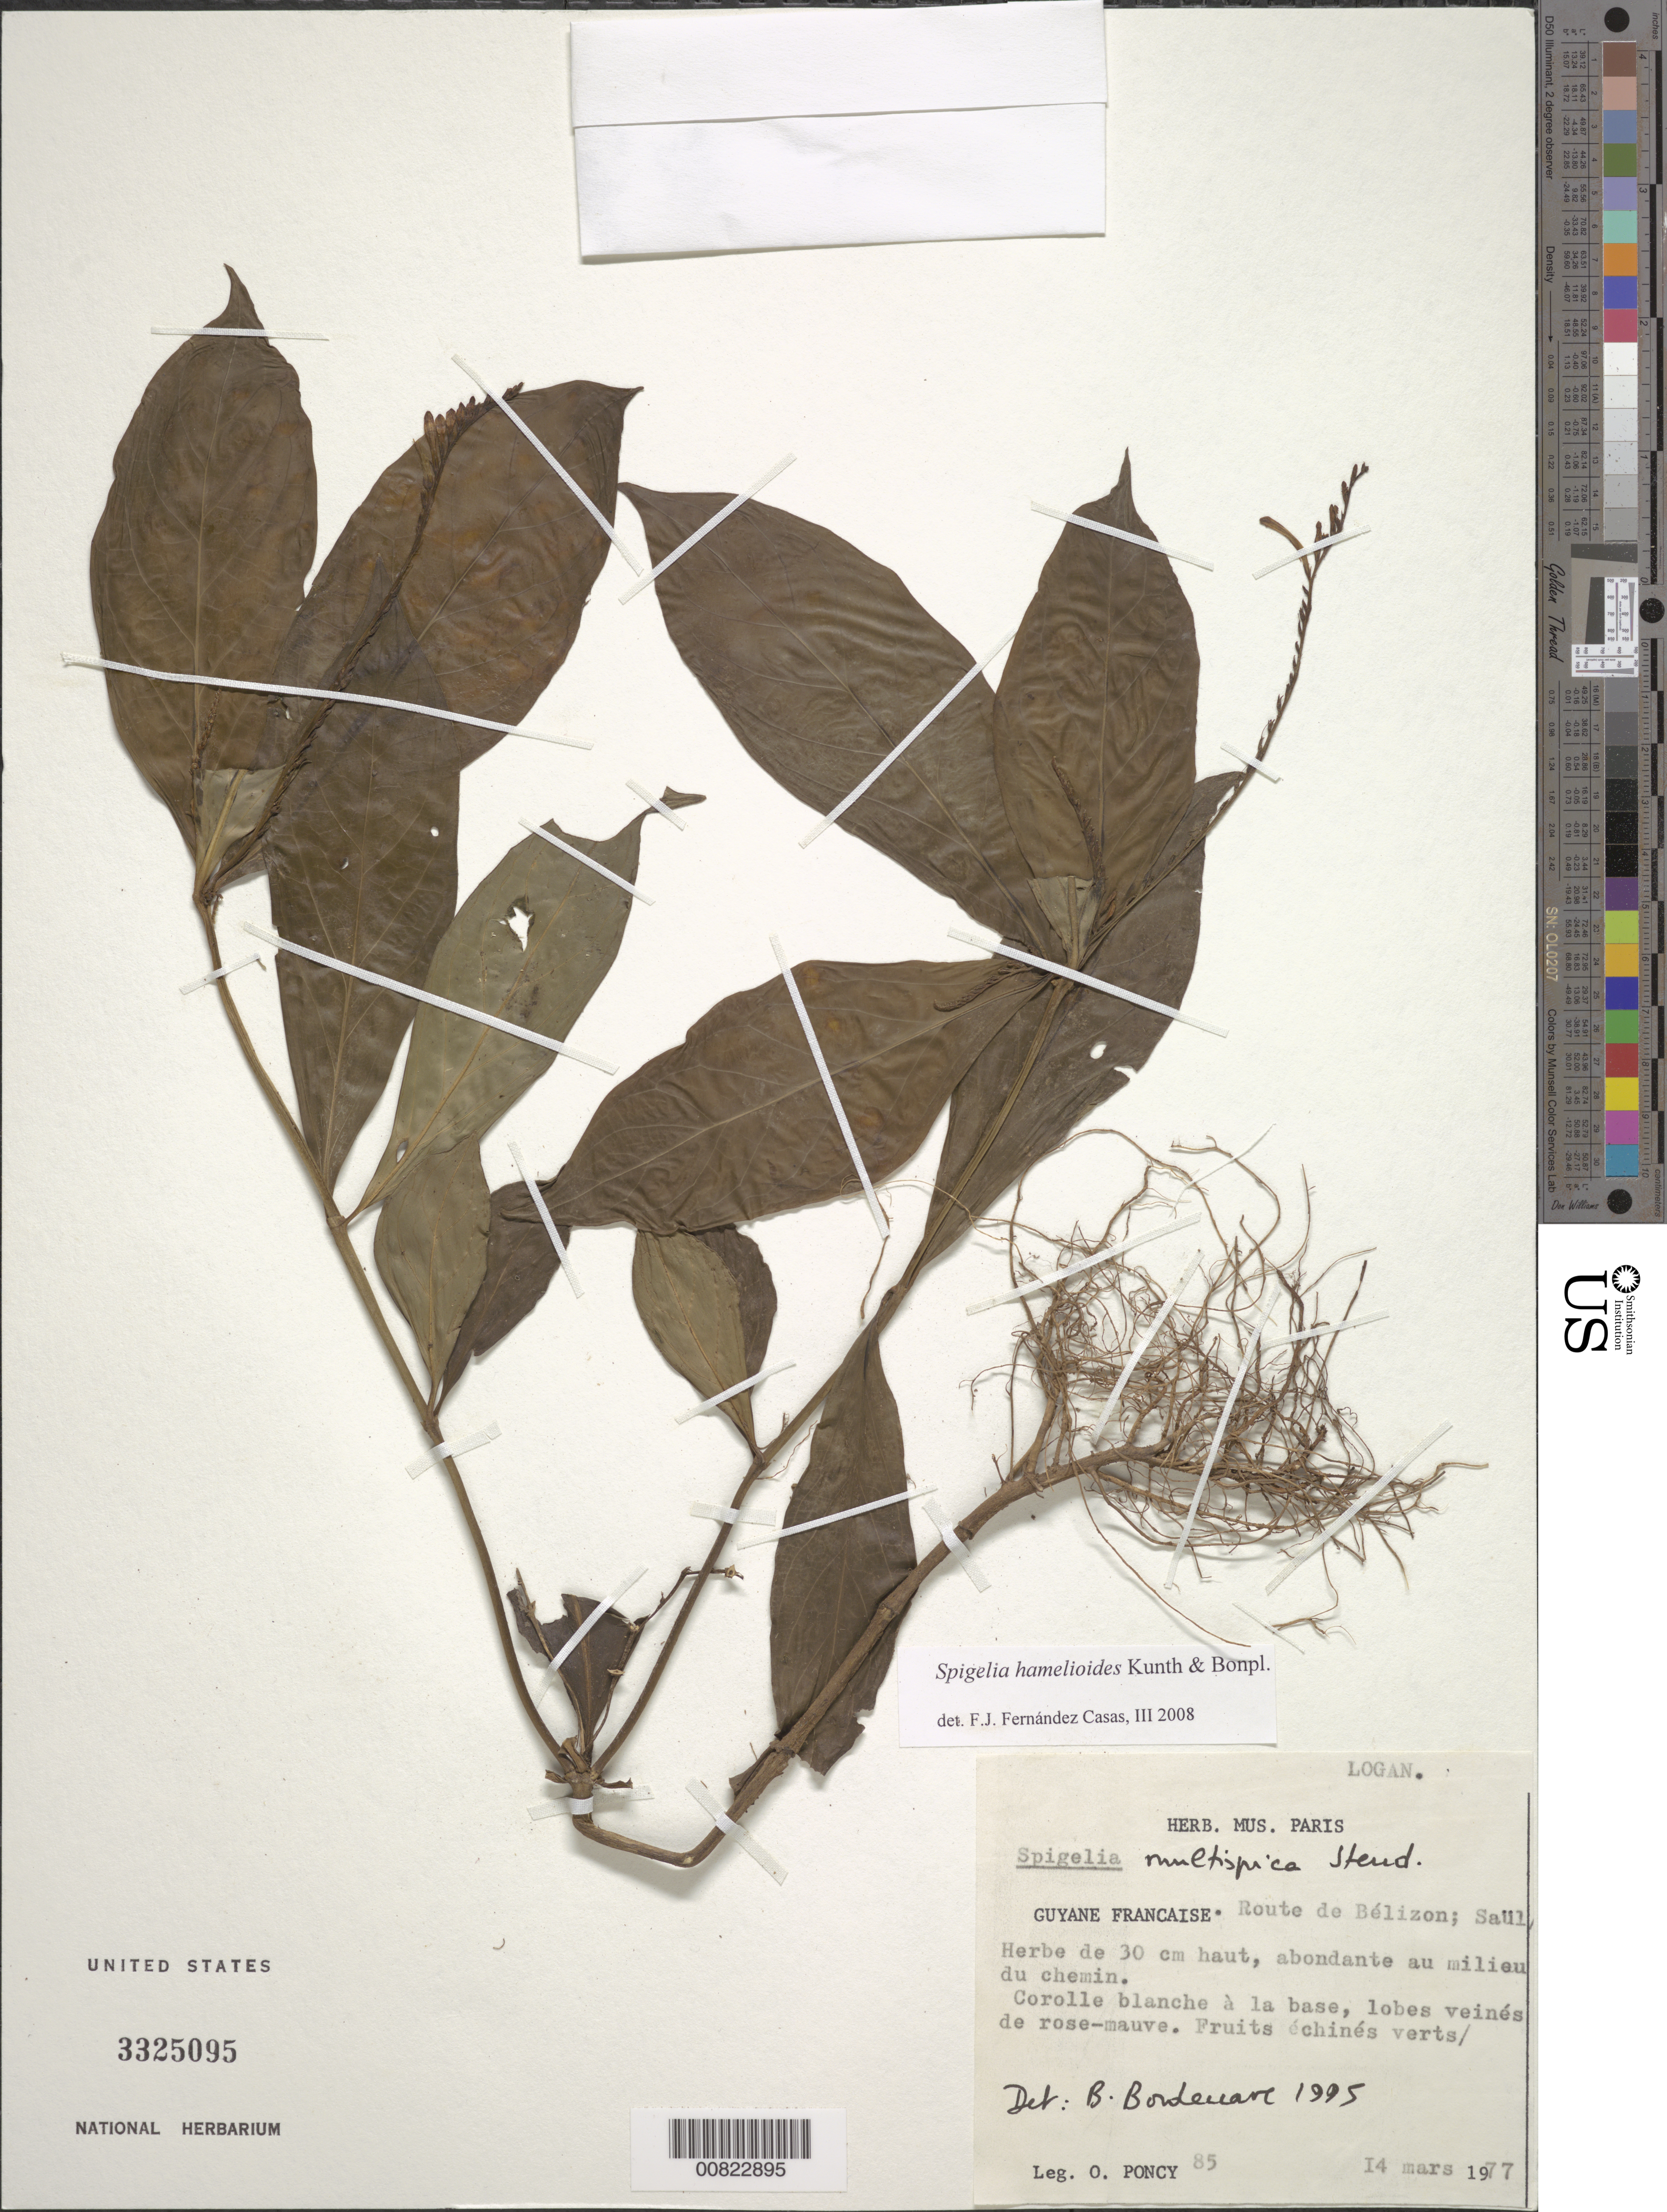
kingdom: Plantae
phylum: Tracheophyta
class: Magnoliopsida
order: Gentianales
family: Loganiaceae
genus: Spigelia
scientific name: Spigelia hamelioides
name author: Kunth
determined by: Fernández Casas, F. J.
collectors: O. Poncy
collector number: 85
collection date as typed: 14-Mar-77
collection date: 1977-03-14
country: French Guiana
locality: Route de Bélizon, Saül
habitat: Au milieu de chemin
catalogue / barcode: US 3325095